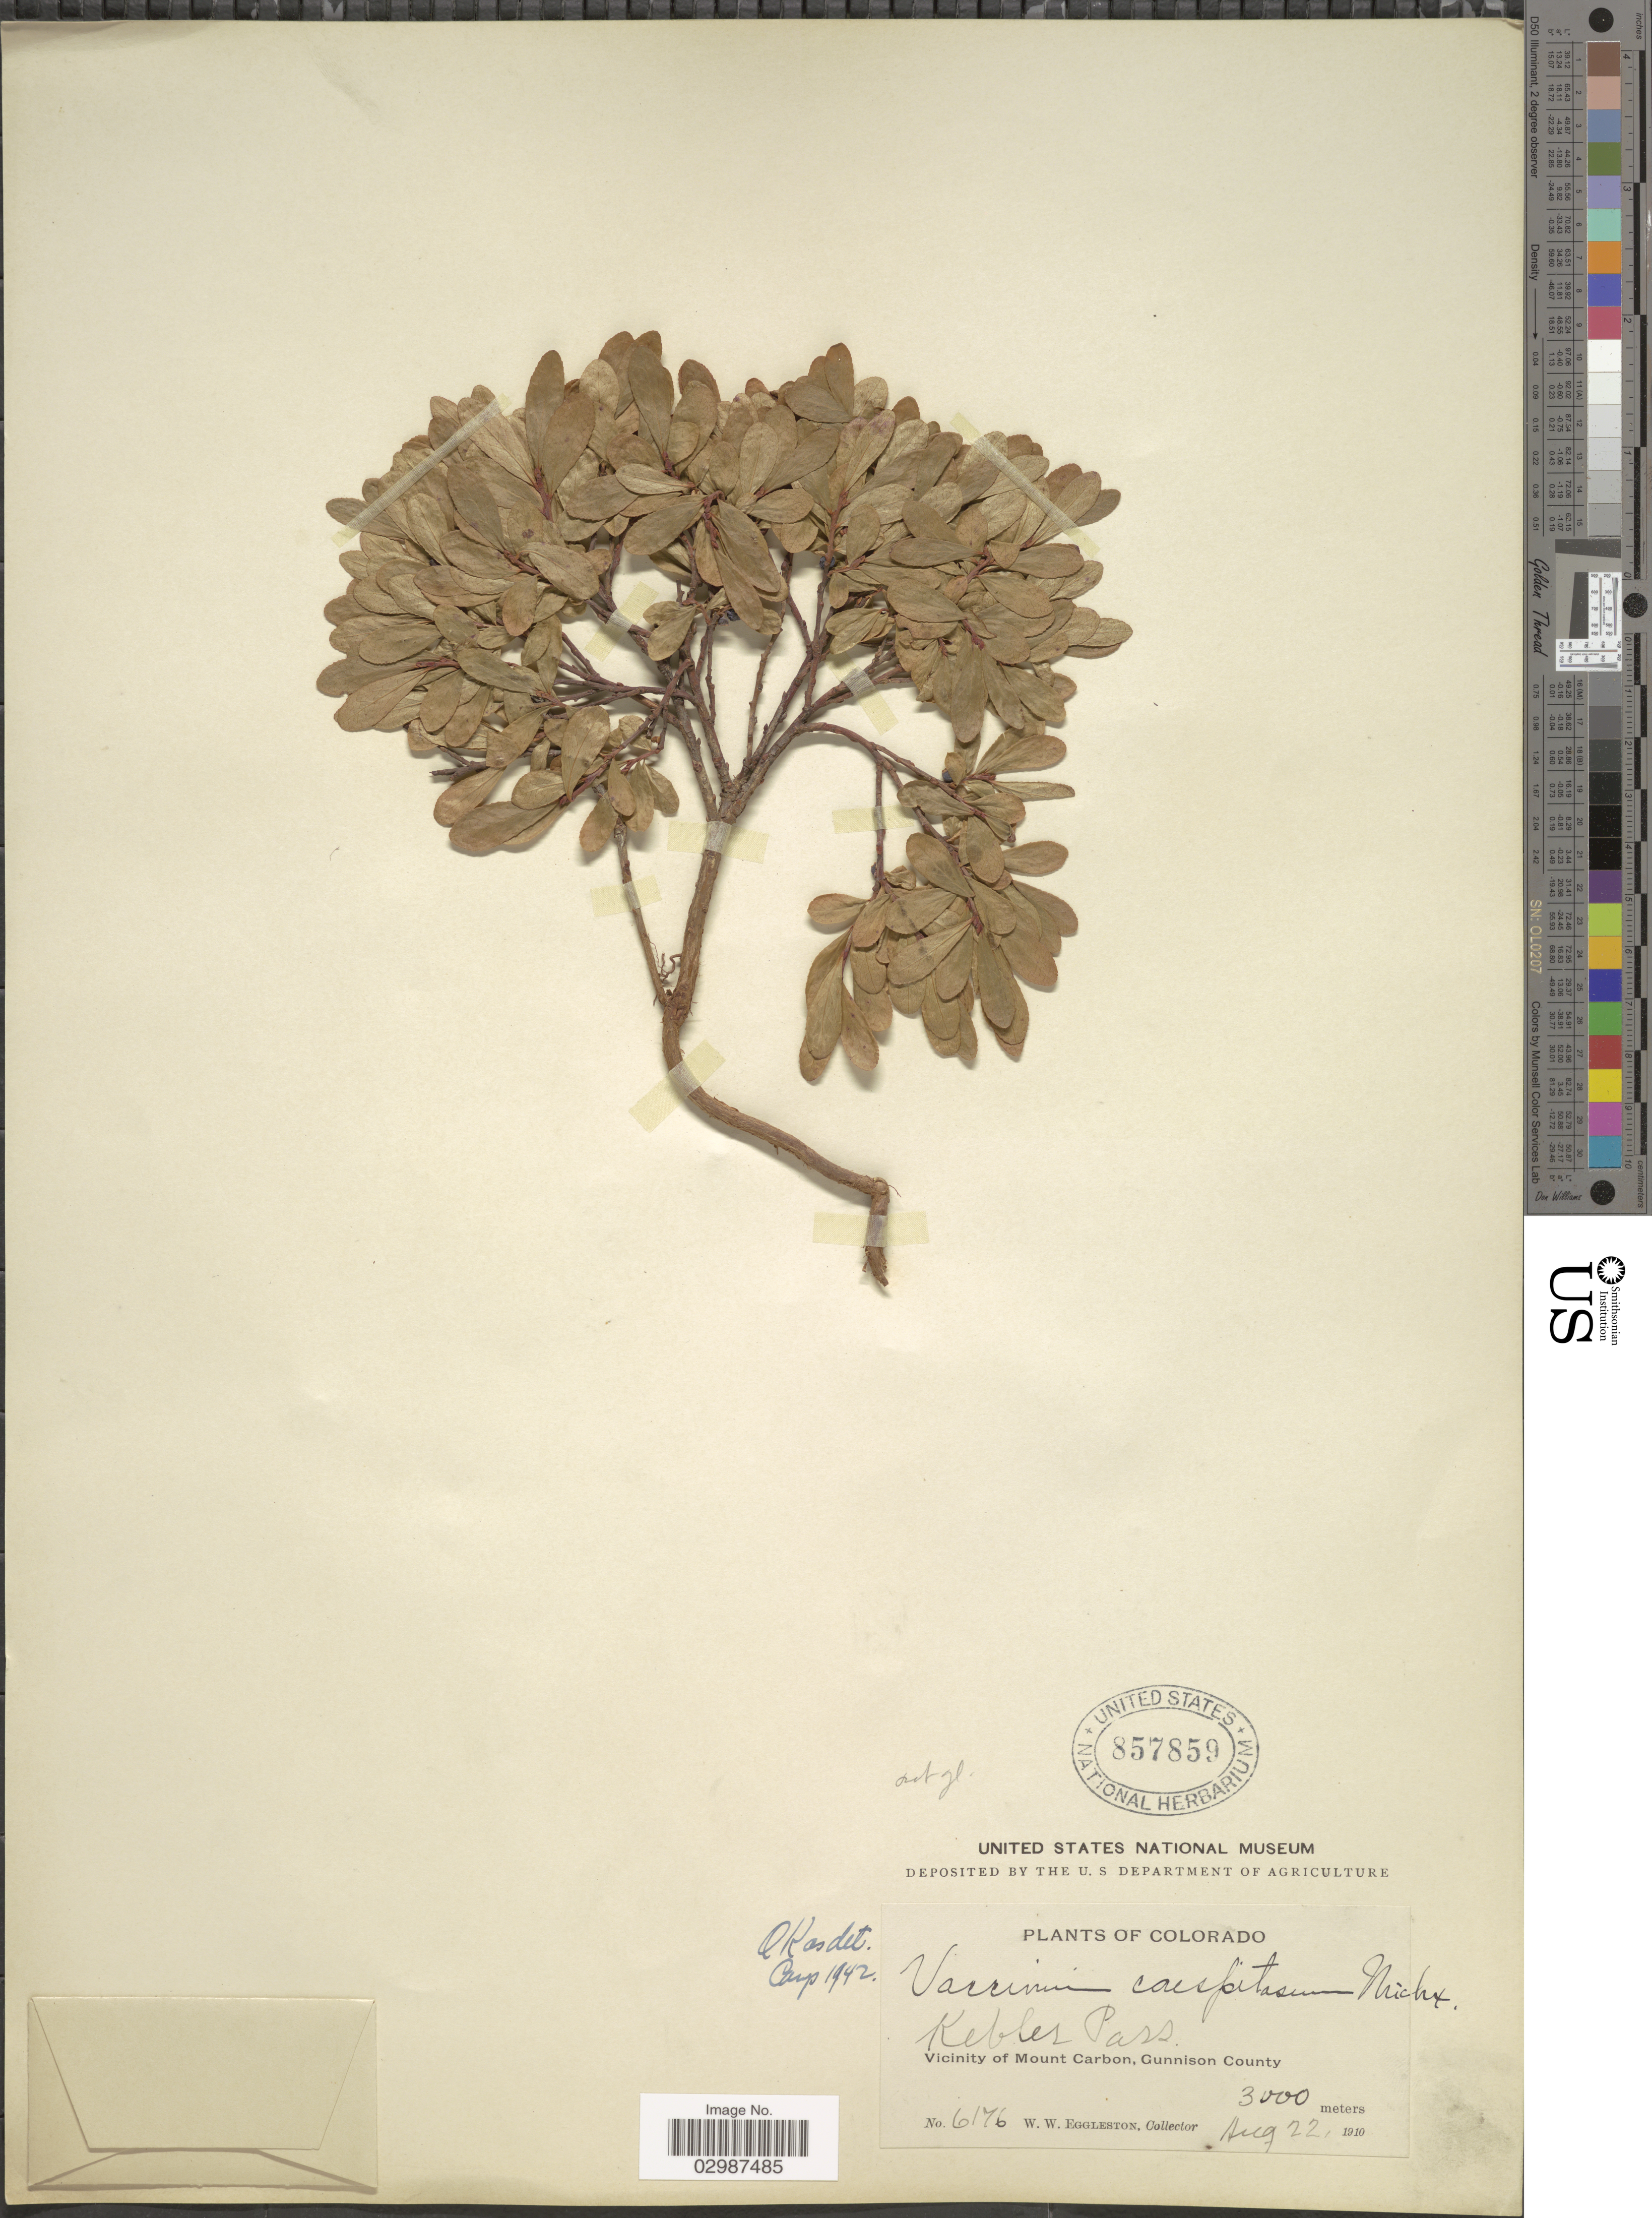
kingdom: Plantae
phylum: Tracheophyta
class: Magnoliopsida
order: Ericales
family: Ericaceae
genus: Vaccinium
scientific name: Vaccinium caespitosum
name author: Michx.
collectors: W. W. Eggleston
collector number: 6176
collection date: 1910-08-22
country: United States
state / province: Colorado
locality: Kebles Pass. Vicinity of Mount Carbon, Gunnison County.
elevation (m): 3000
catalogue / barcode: US 857859